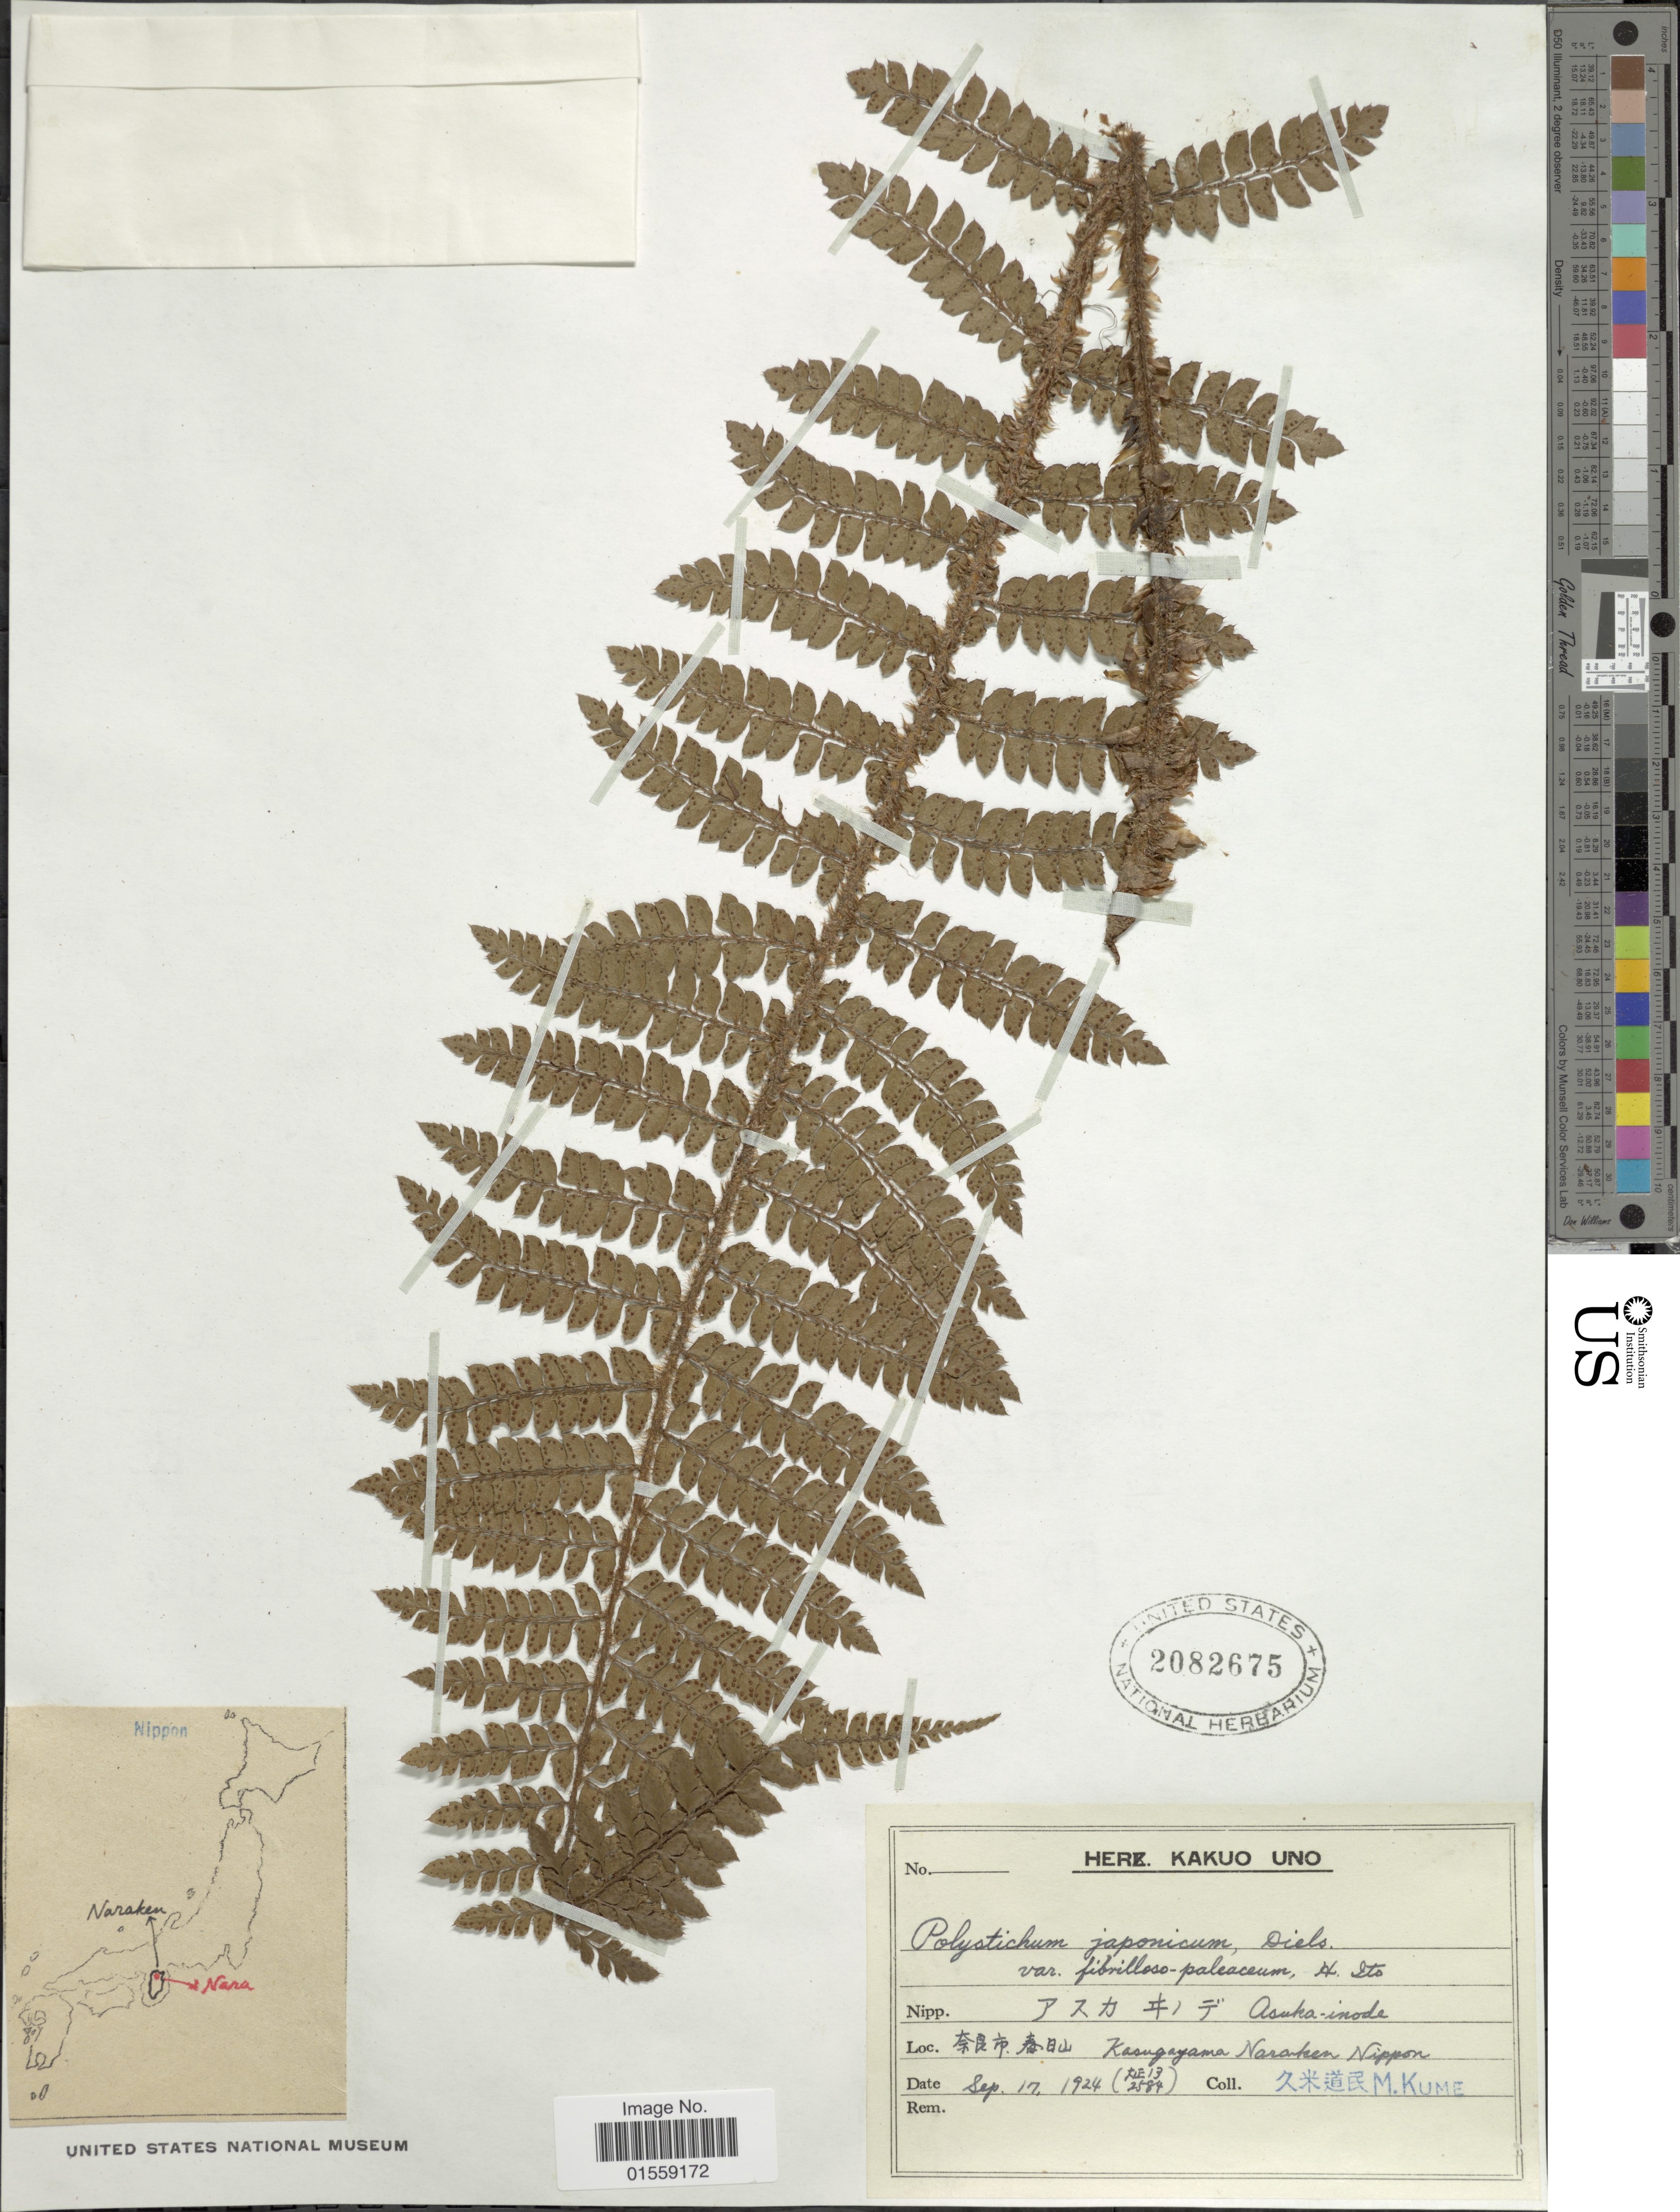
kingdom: Plantae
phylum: Tracheophyta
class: Polypodiopsida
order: Polypodiales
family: Dryopteridaceae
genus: Polystichum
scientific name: Polystichum japonicum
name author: Diels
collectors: M. Kume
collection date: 1924-09-17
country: Japan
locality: Kasugayama Naraken Nippon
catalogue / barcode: US 2082675